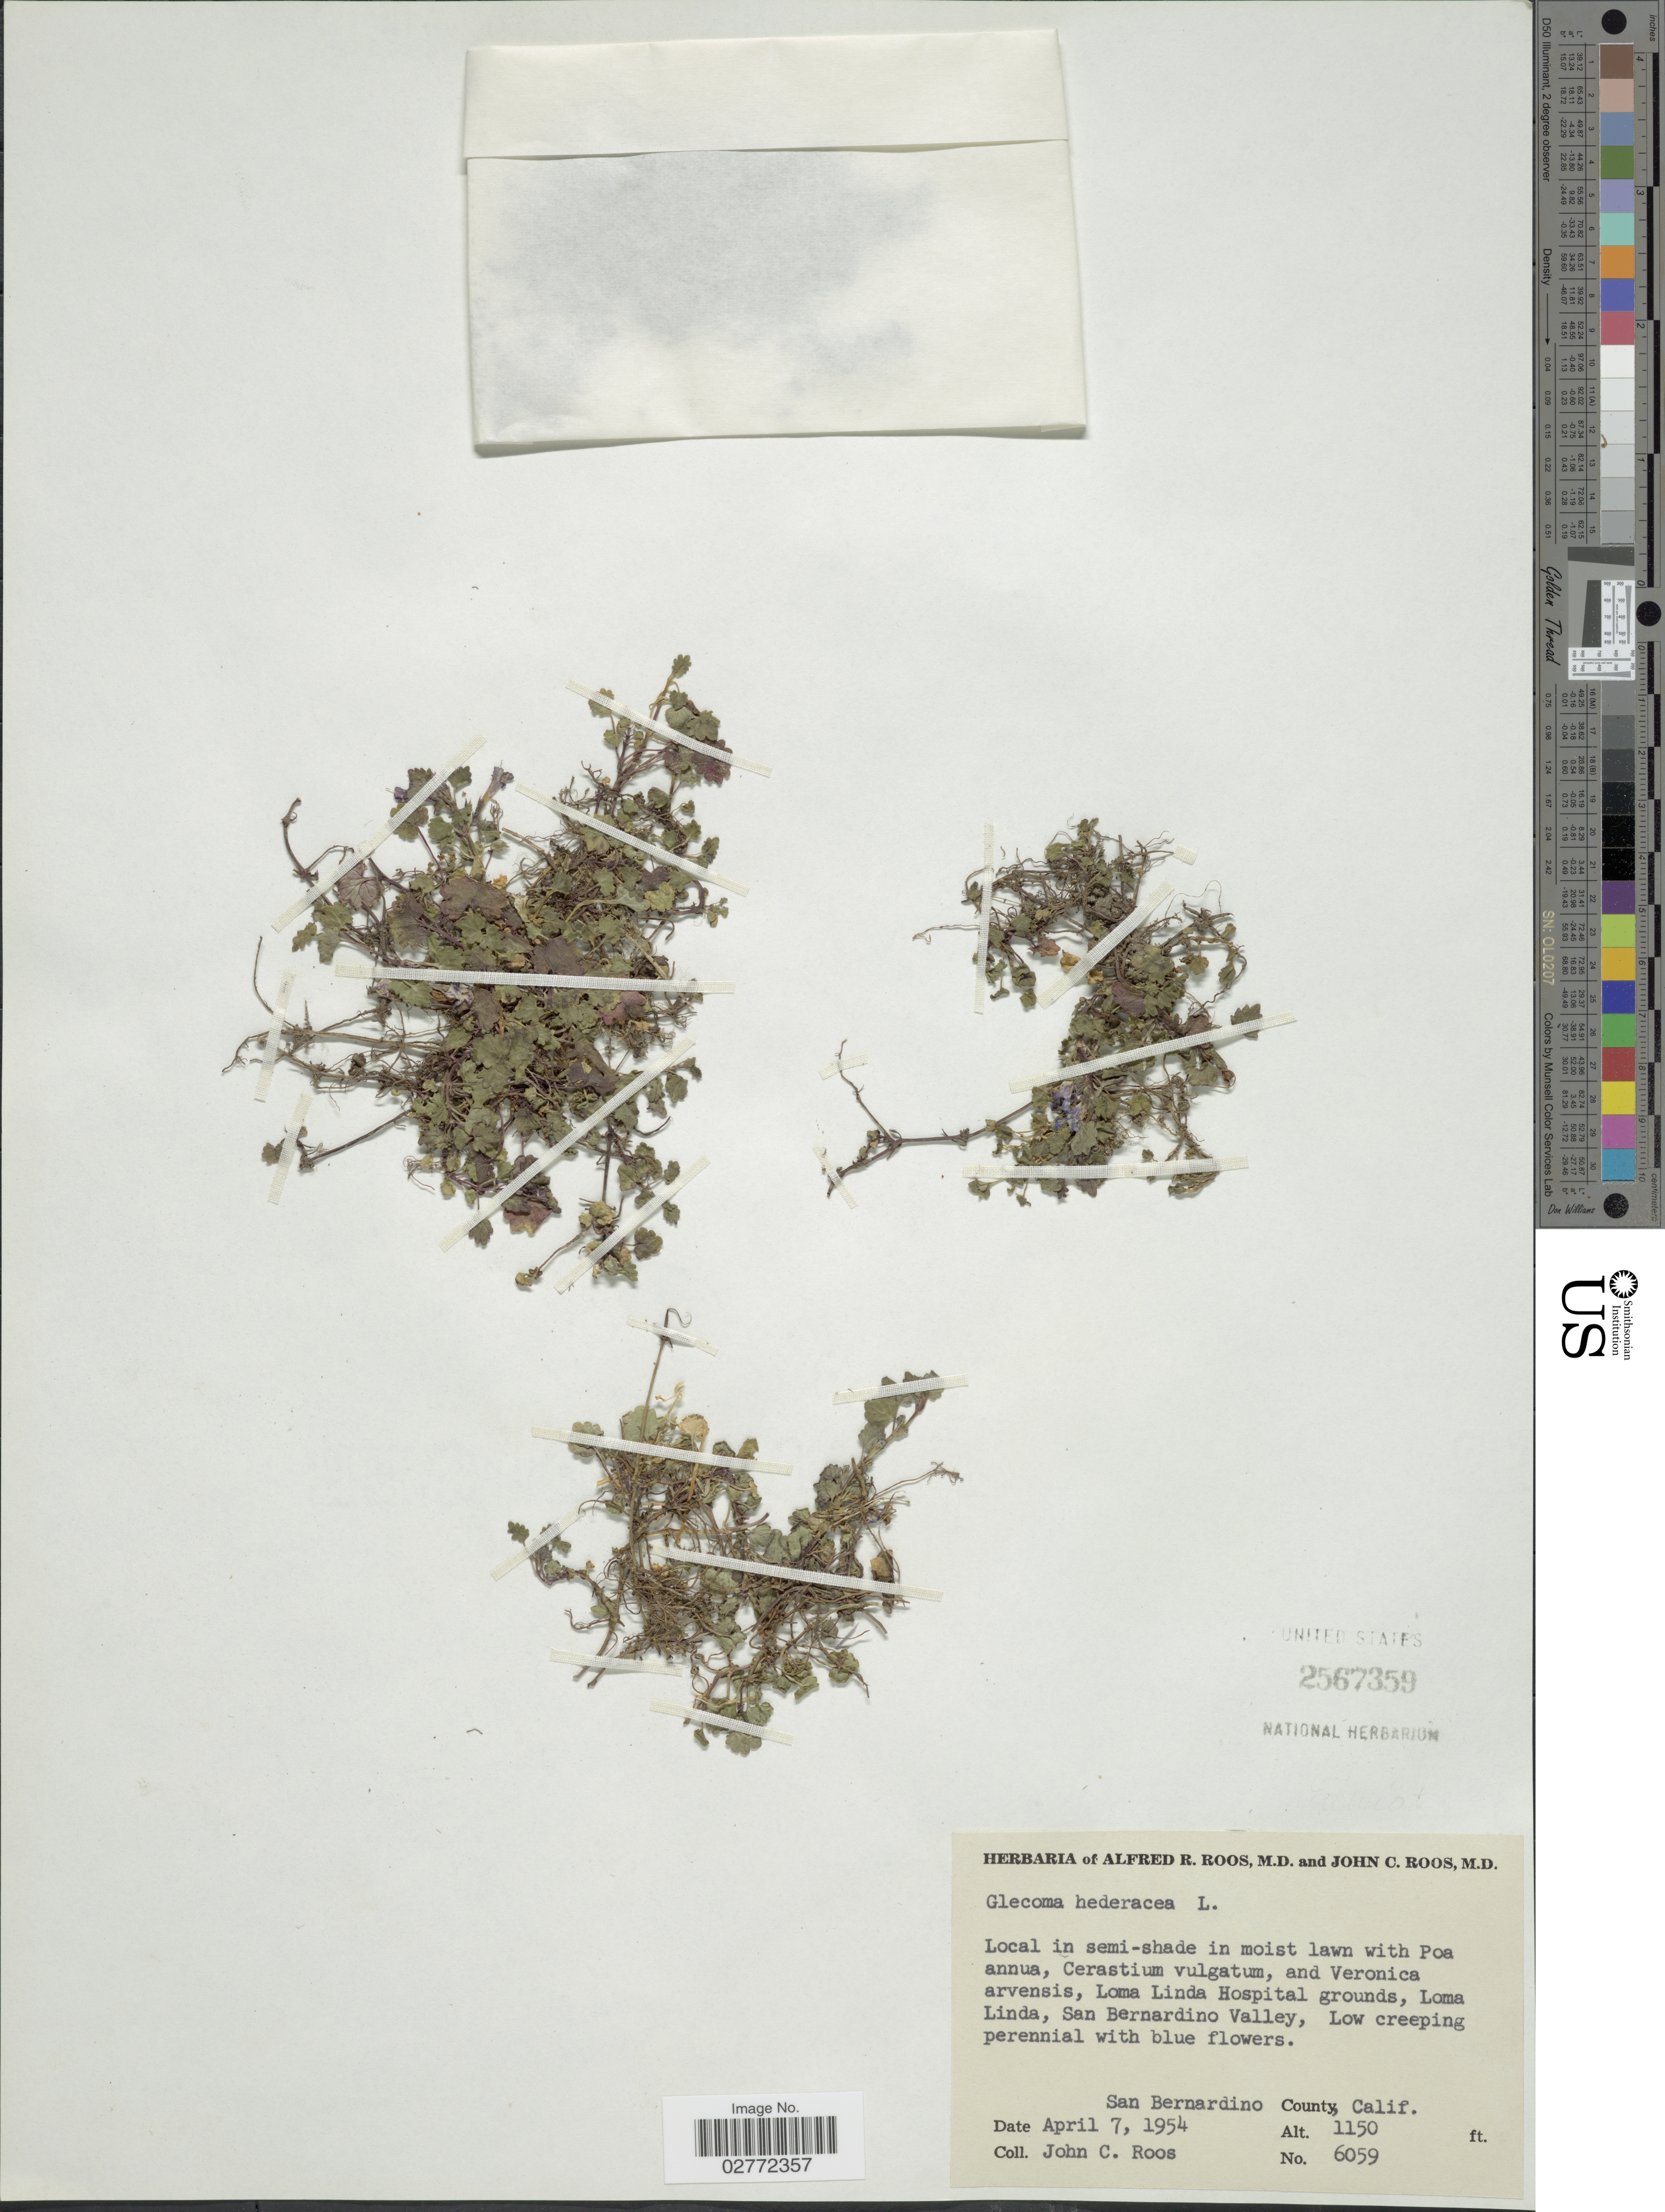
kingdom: Plantae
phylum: Tracheophyta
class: Magnoliopsida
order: Lamiales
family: Lamiaceae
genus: Glechoma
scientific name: Glechoma hederacea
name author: L.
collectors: J. C. Roos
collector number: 6059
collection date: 1954-04-07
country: United States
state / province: California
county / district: San Bernardino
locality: Loma Linda Hospital grounds, Loma Linda, San Bernardino Valley. San Bernardino County.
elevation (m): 351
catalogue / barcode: US 2567359